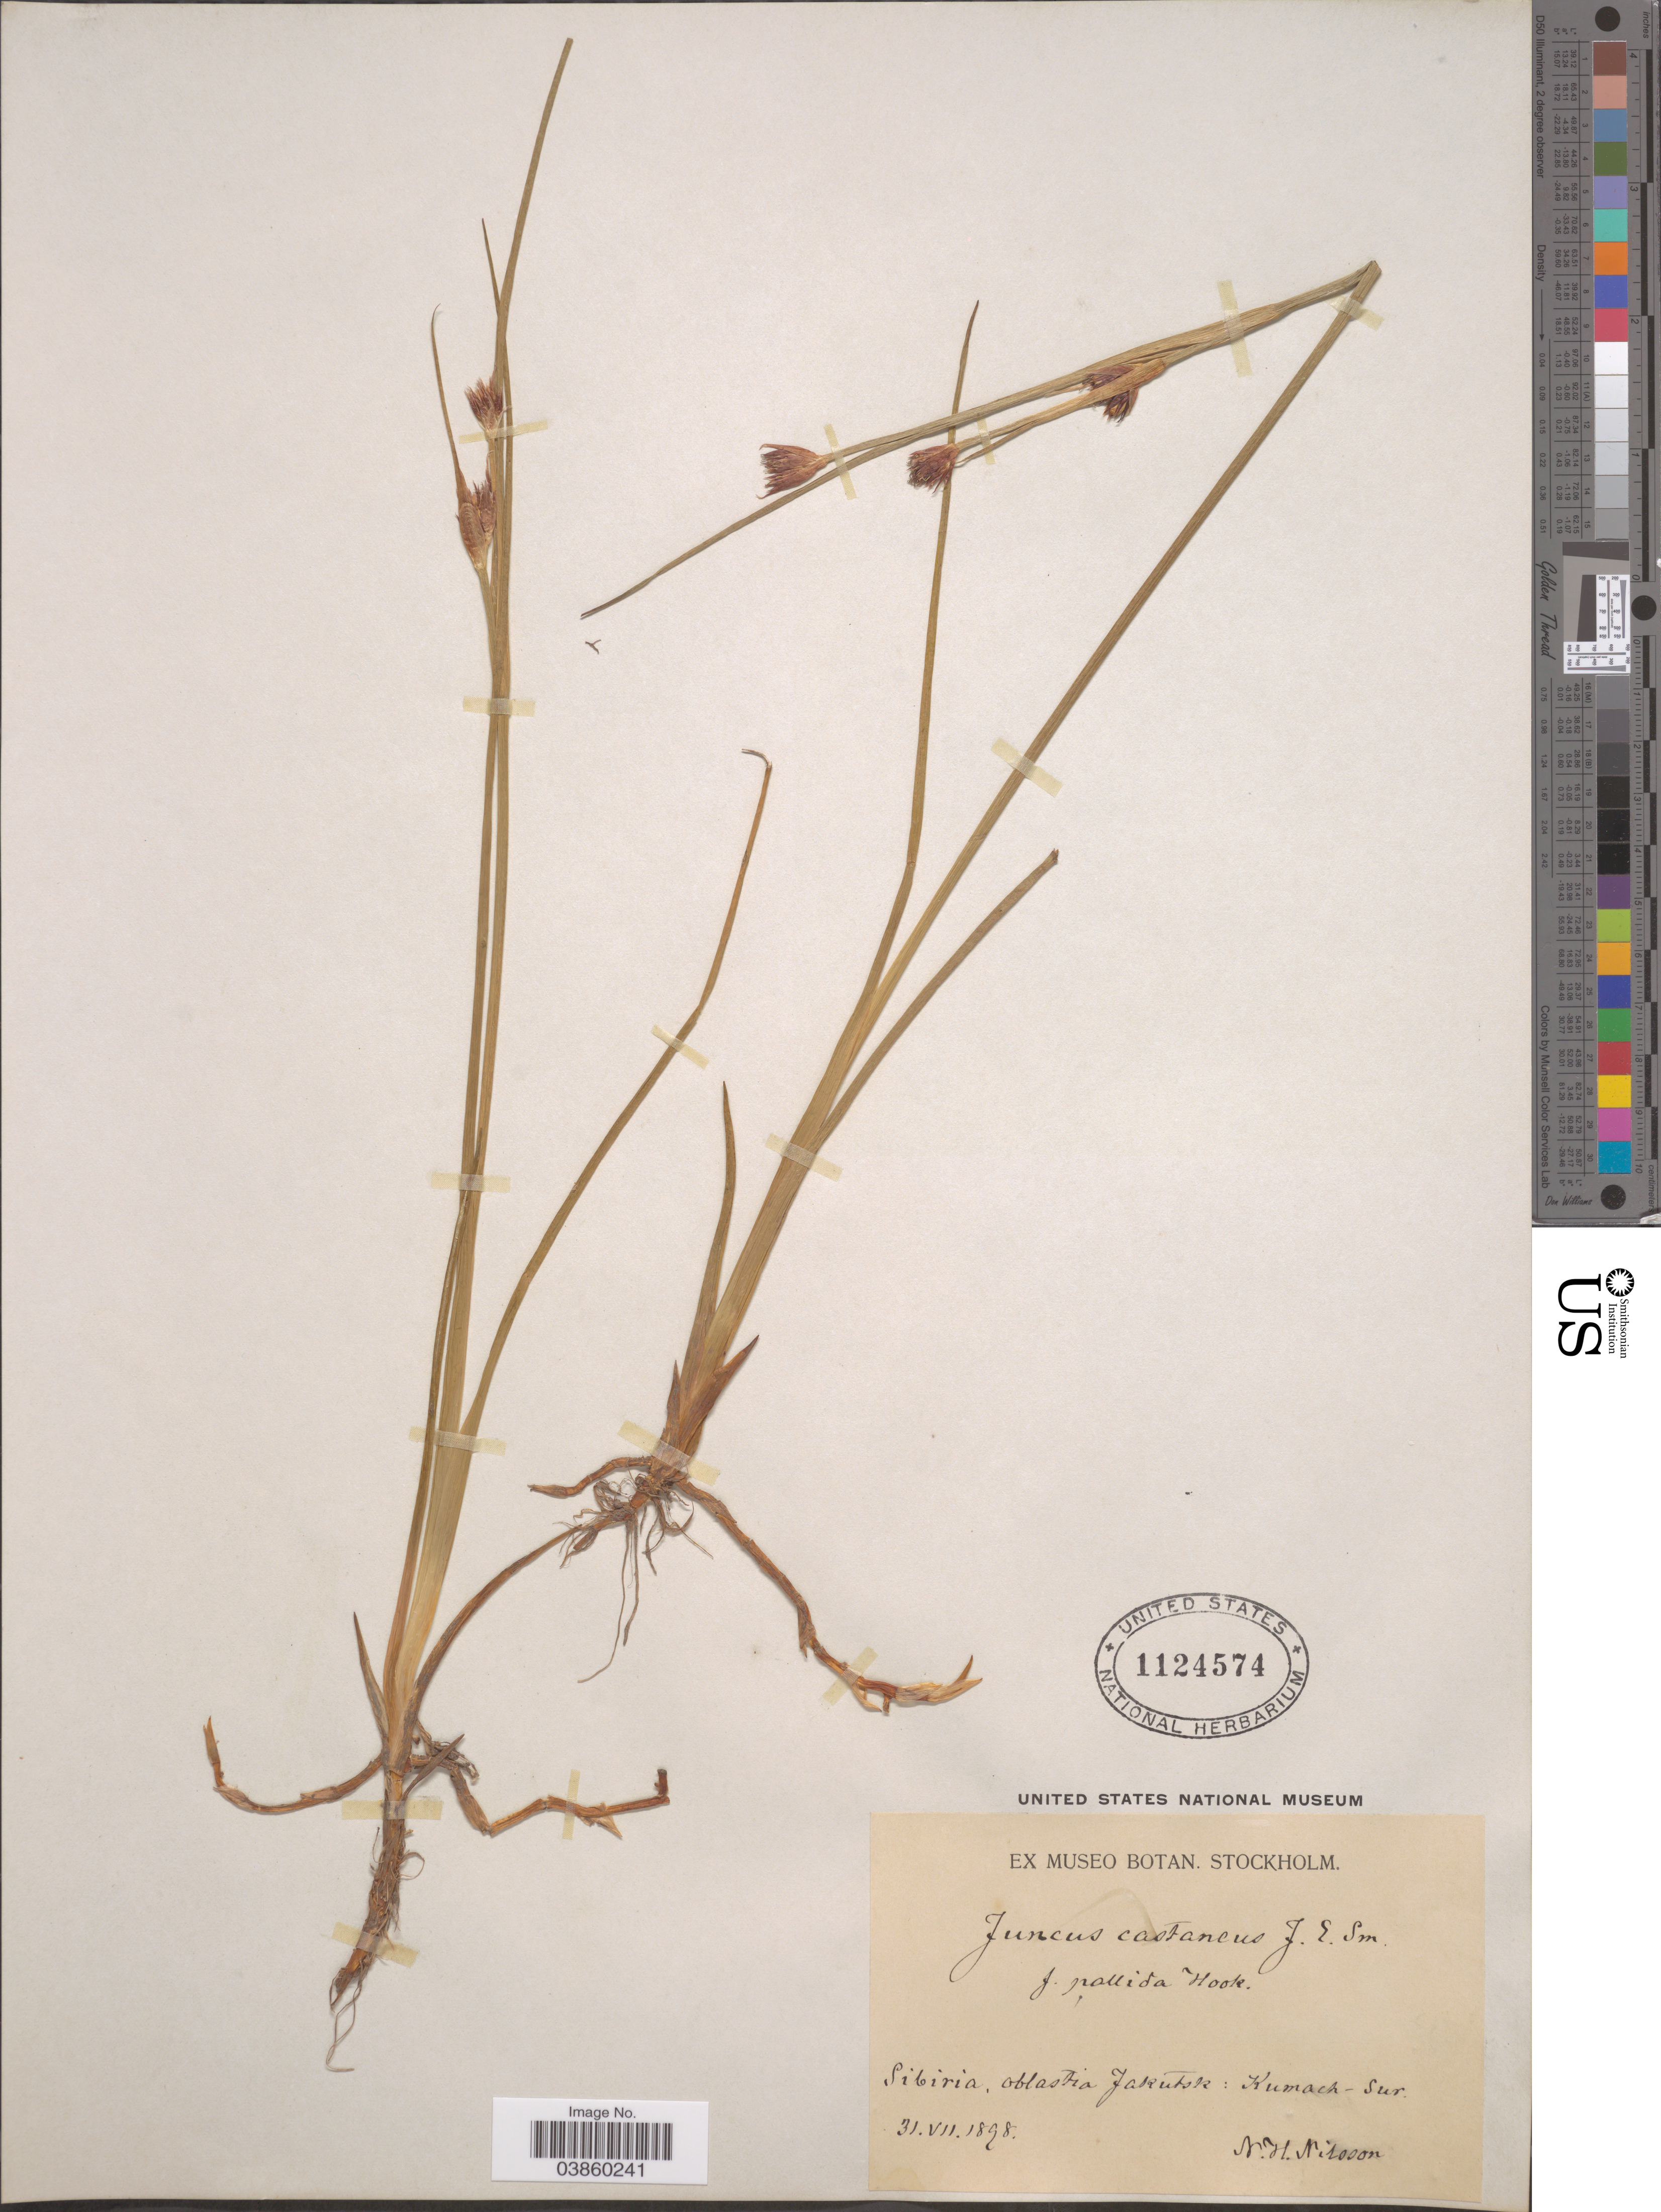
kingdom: Plantae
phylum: Tracheophyta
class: Liliopsida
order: Poales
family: Juncaceae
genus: Juncus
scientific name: Juncus castaneus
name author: Sm.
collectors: N. H. Nilsson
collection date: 1898-07-31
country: Russian Federation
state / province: Sakha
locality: Sibiria, oblastia Jakutsk: Kumach-Sur.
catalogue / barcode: US 1124574